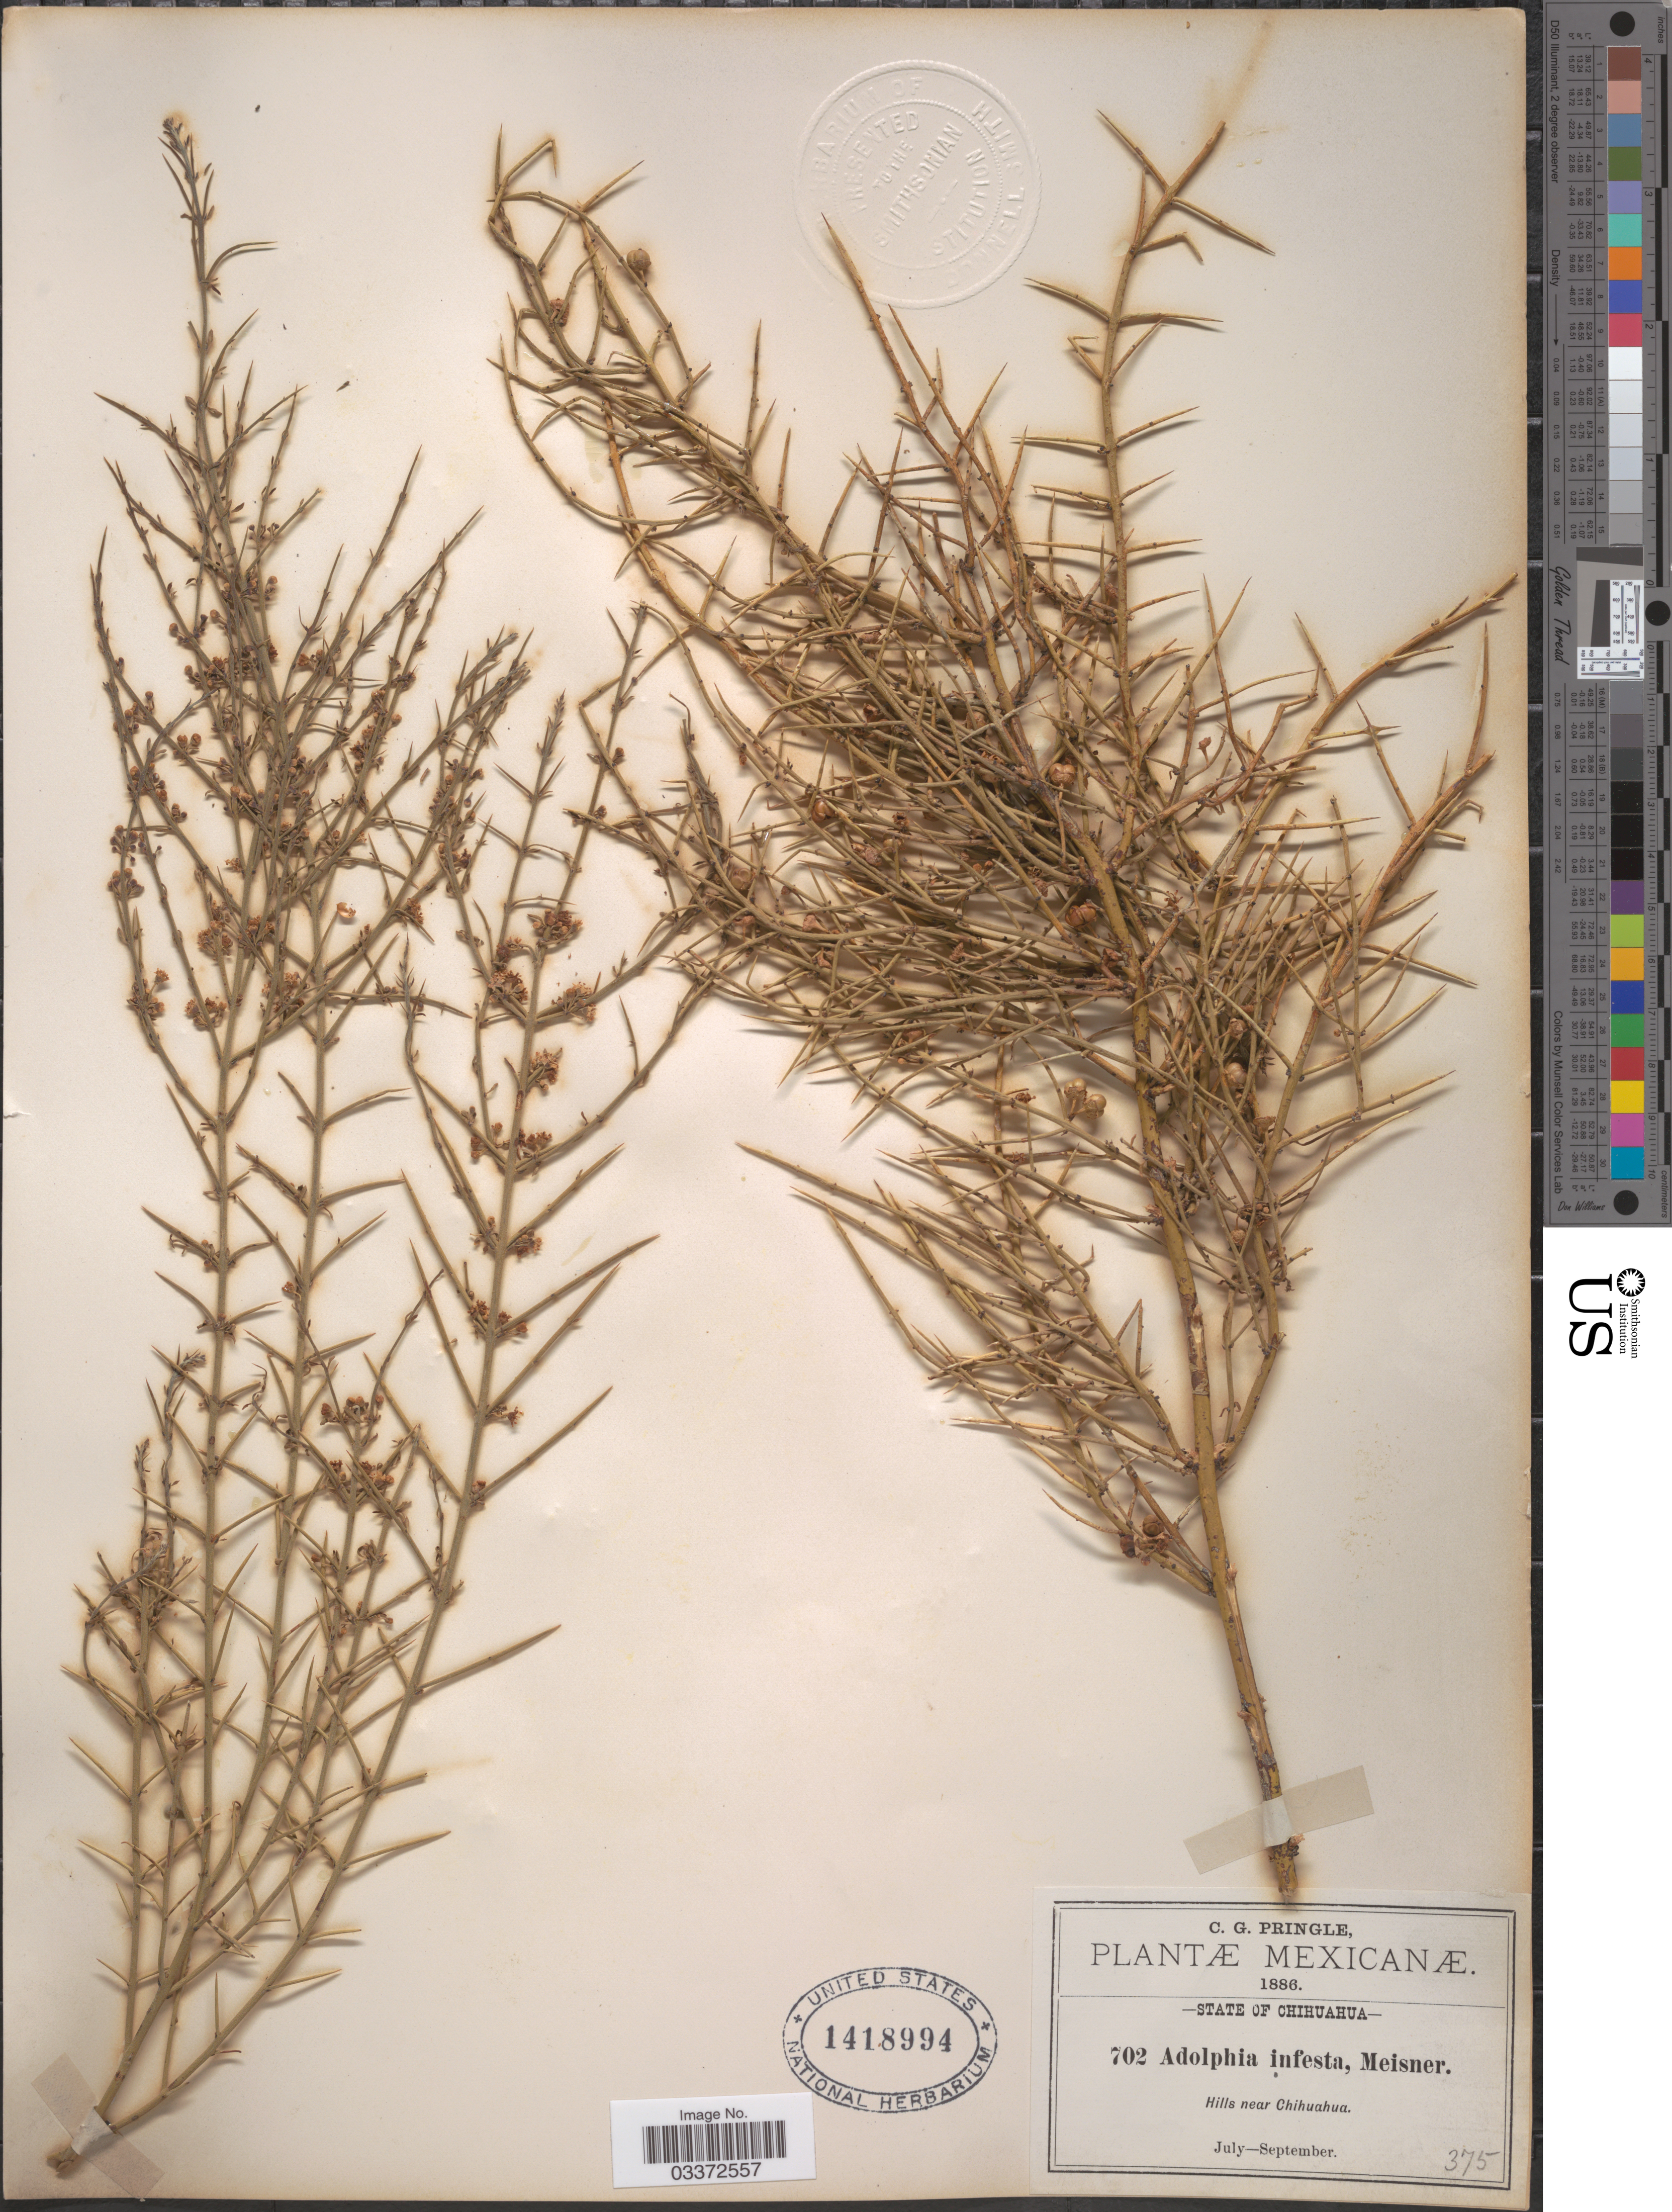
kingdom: Plantae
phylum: Tracheophyta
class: Magnoliopsida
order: Rosales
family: Rhamnaceae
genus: Adolphia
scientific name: Adolphia infesta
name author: (Kunth) Meisn.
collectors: C. G. Pringle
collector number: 702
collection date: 1886-07/1886-09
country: Mexico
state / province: Chihuahua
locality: Hills near Chihuahua.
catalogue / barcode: US 1418994